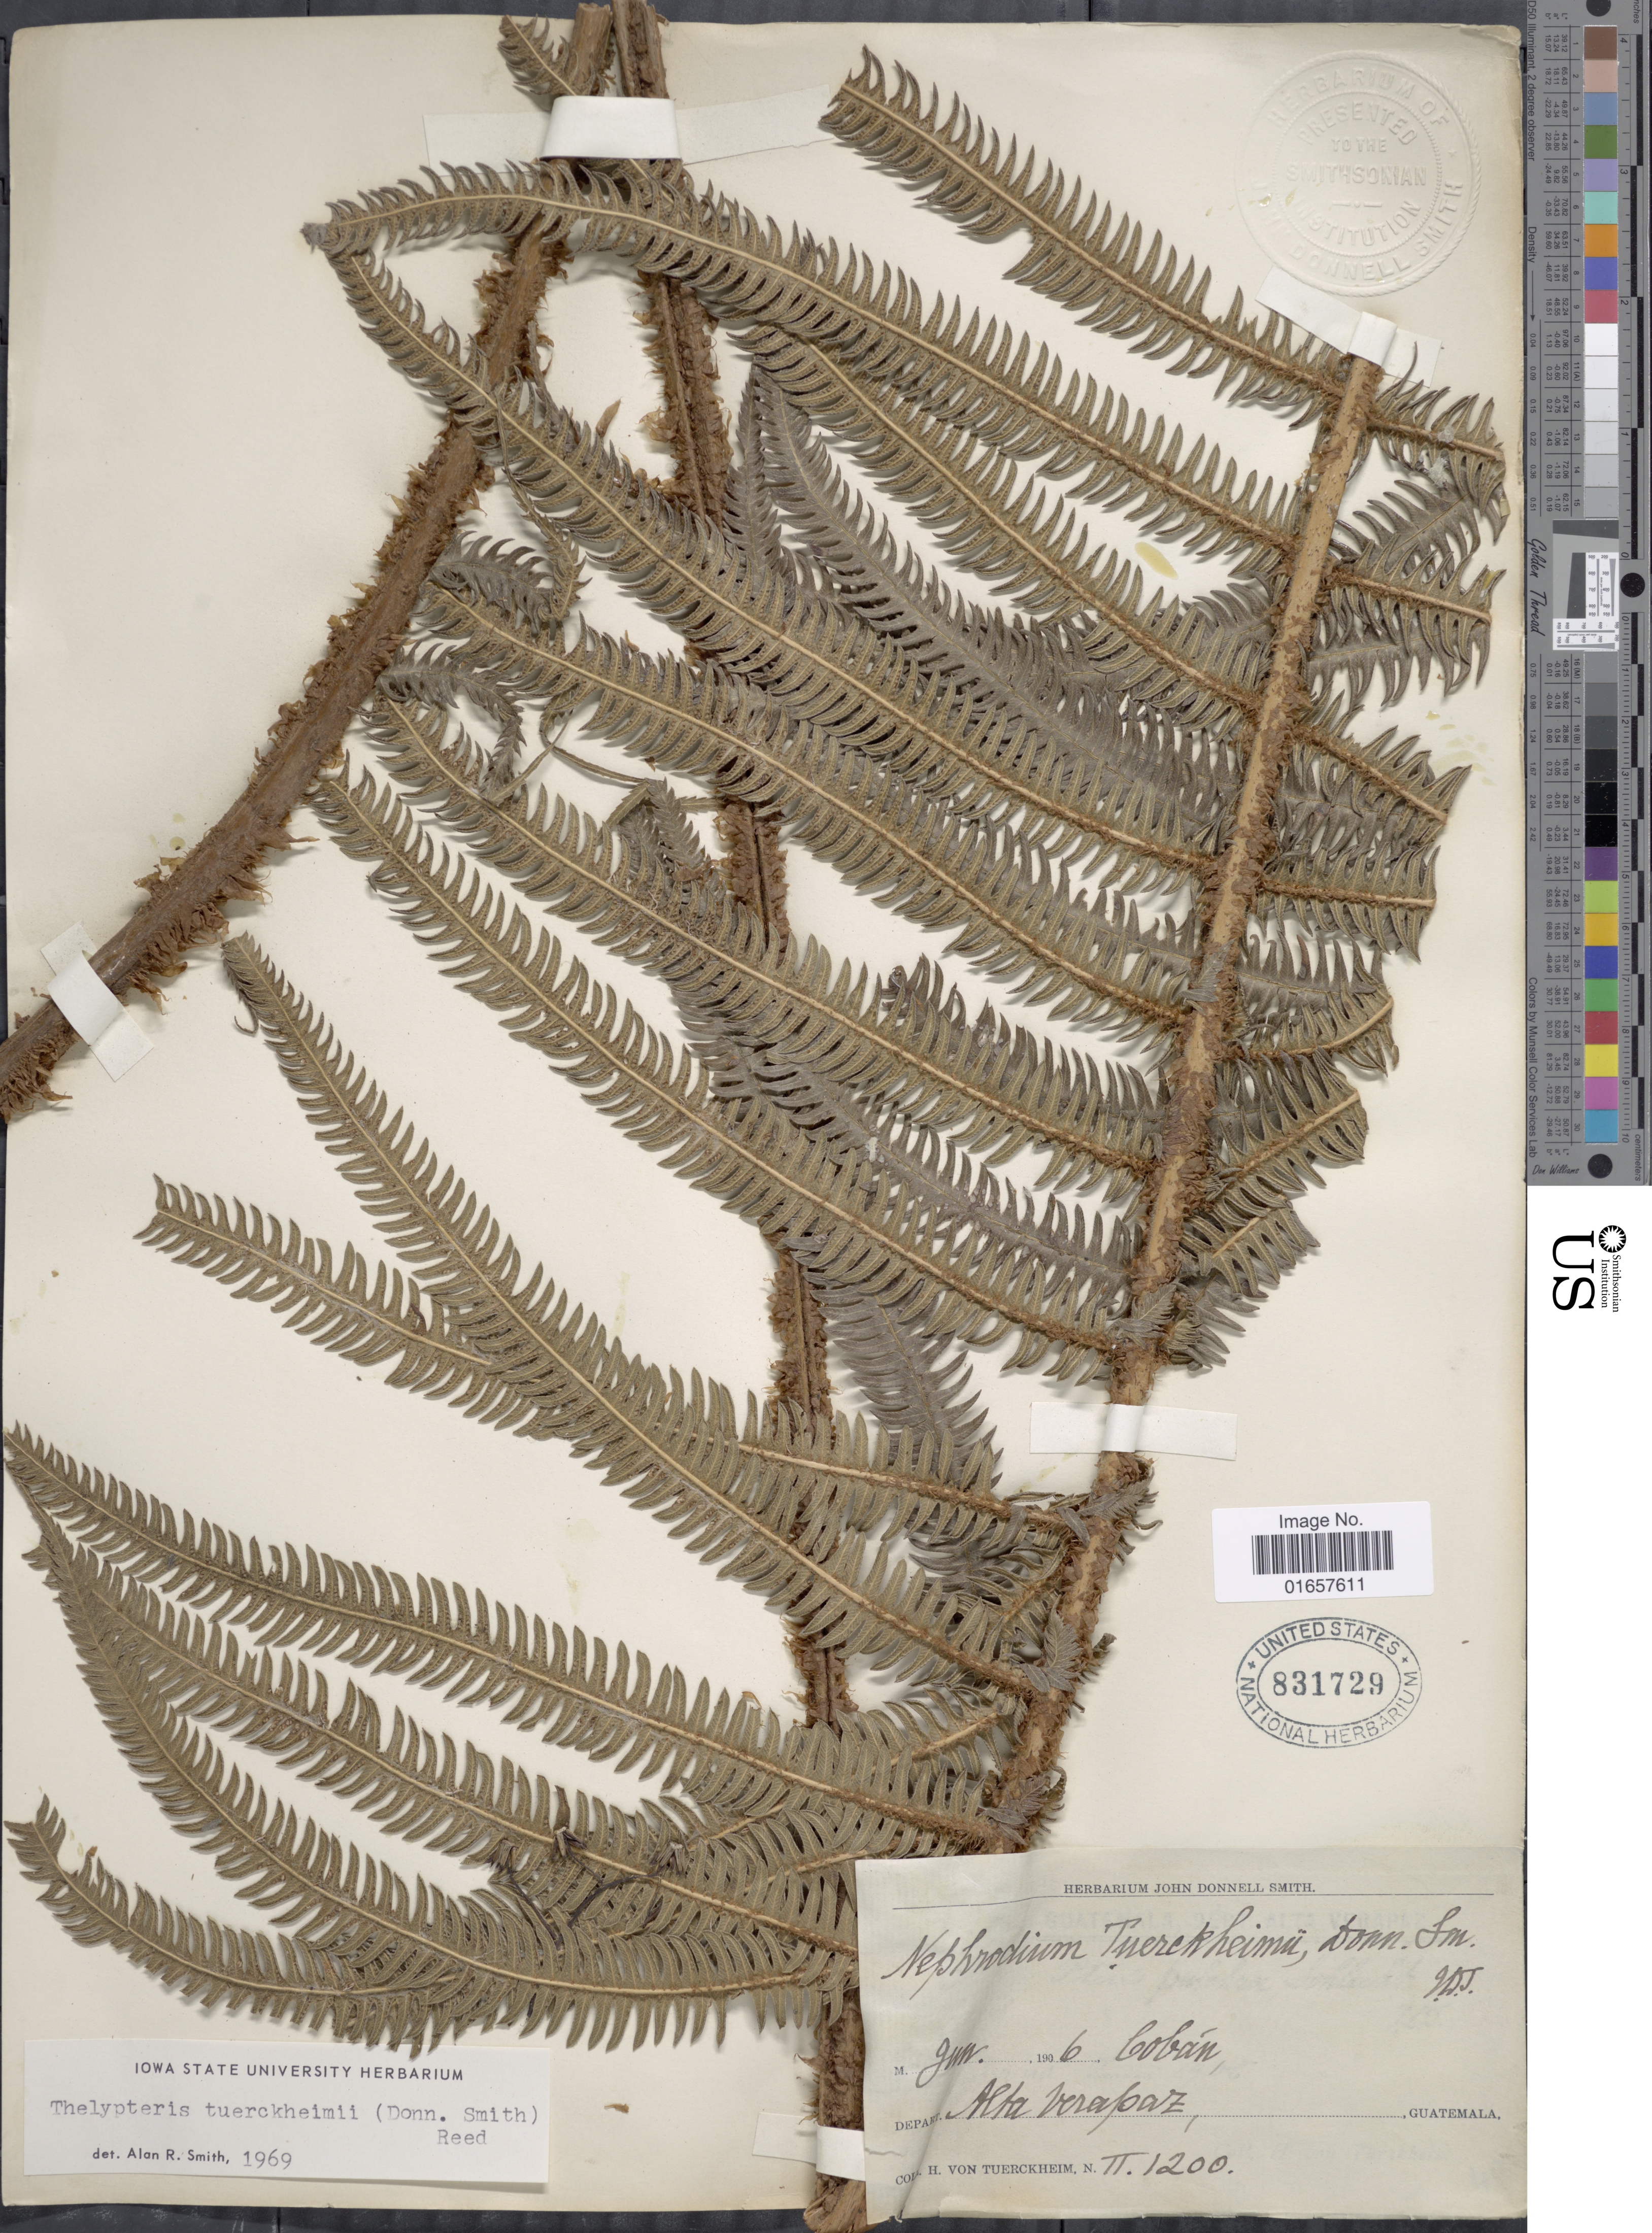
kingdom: Plantae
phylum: Tracheophyta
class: Polypodiopsida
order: Polypodiales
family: Thelypteridaceae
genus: Christella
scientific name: Christella tuerckheimii comb. ined.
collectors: H. von Türckheim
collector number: II-1200*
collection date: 1906-01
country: Guatemala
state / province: Alta Verapaz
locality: Coban, Depart. Alta Verapaz, Guatemala.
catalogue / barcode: US 831729